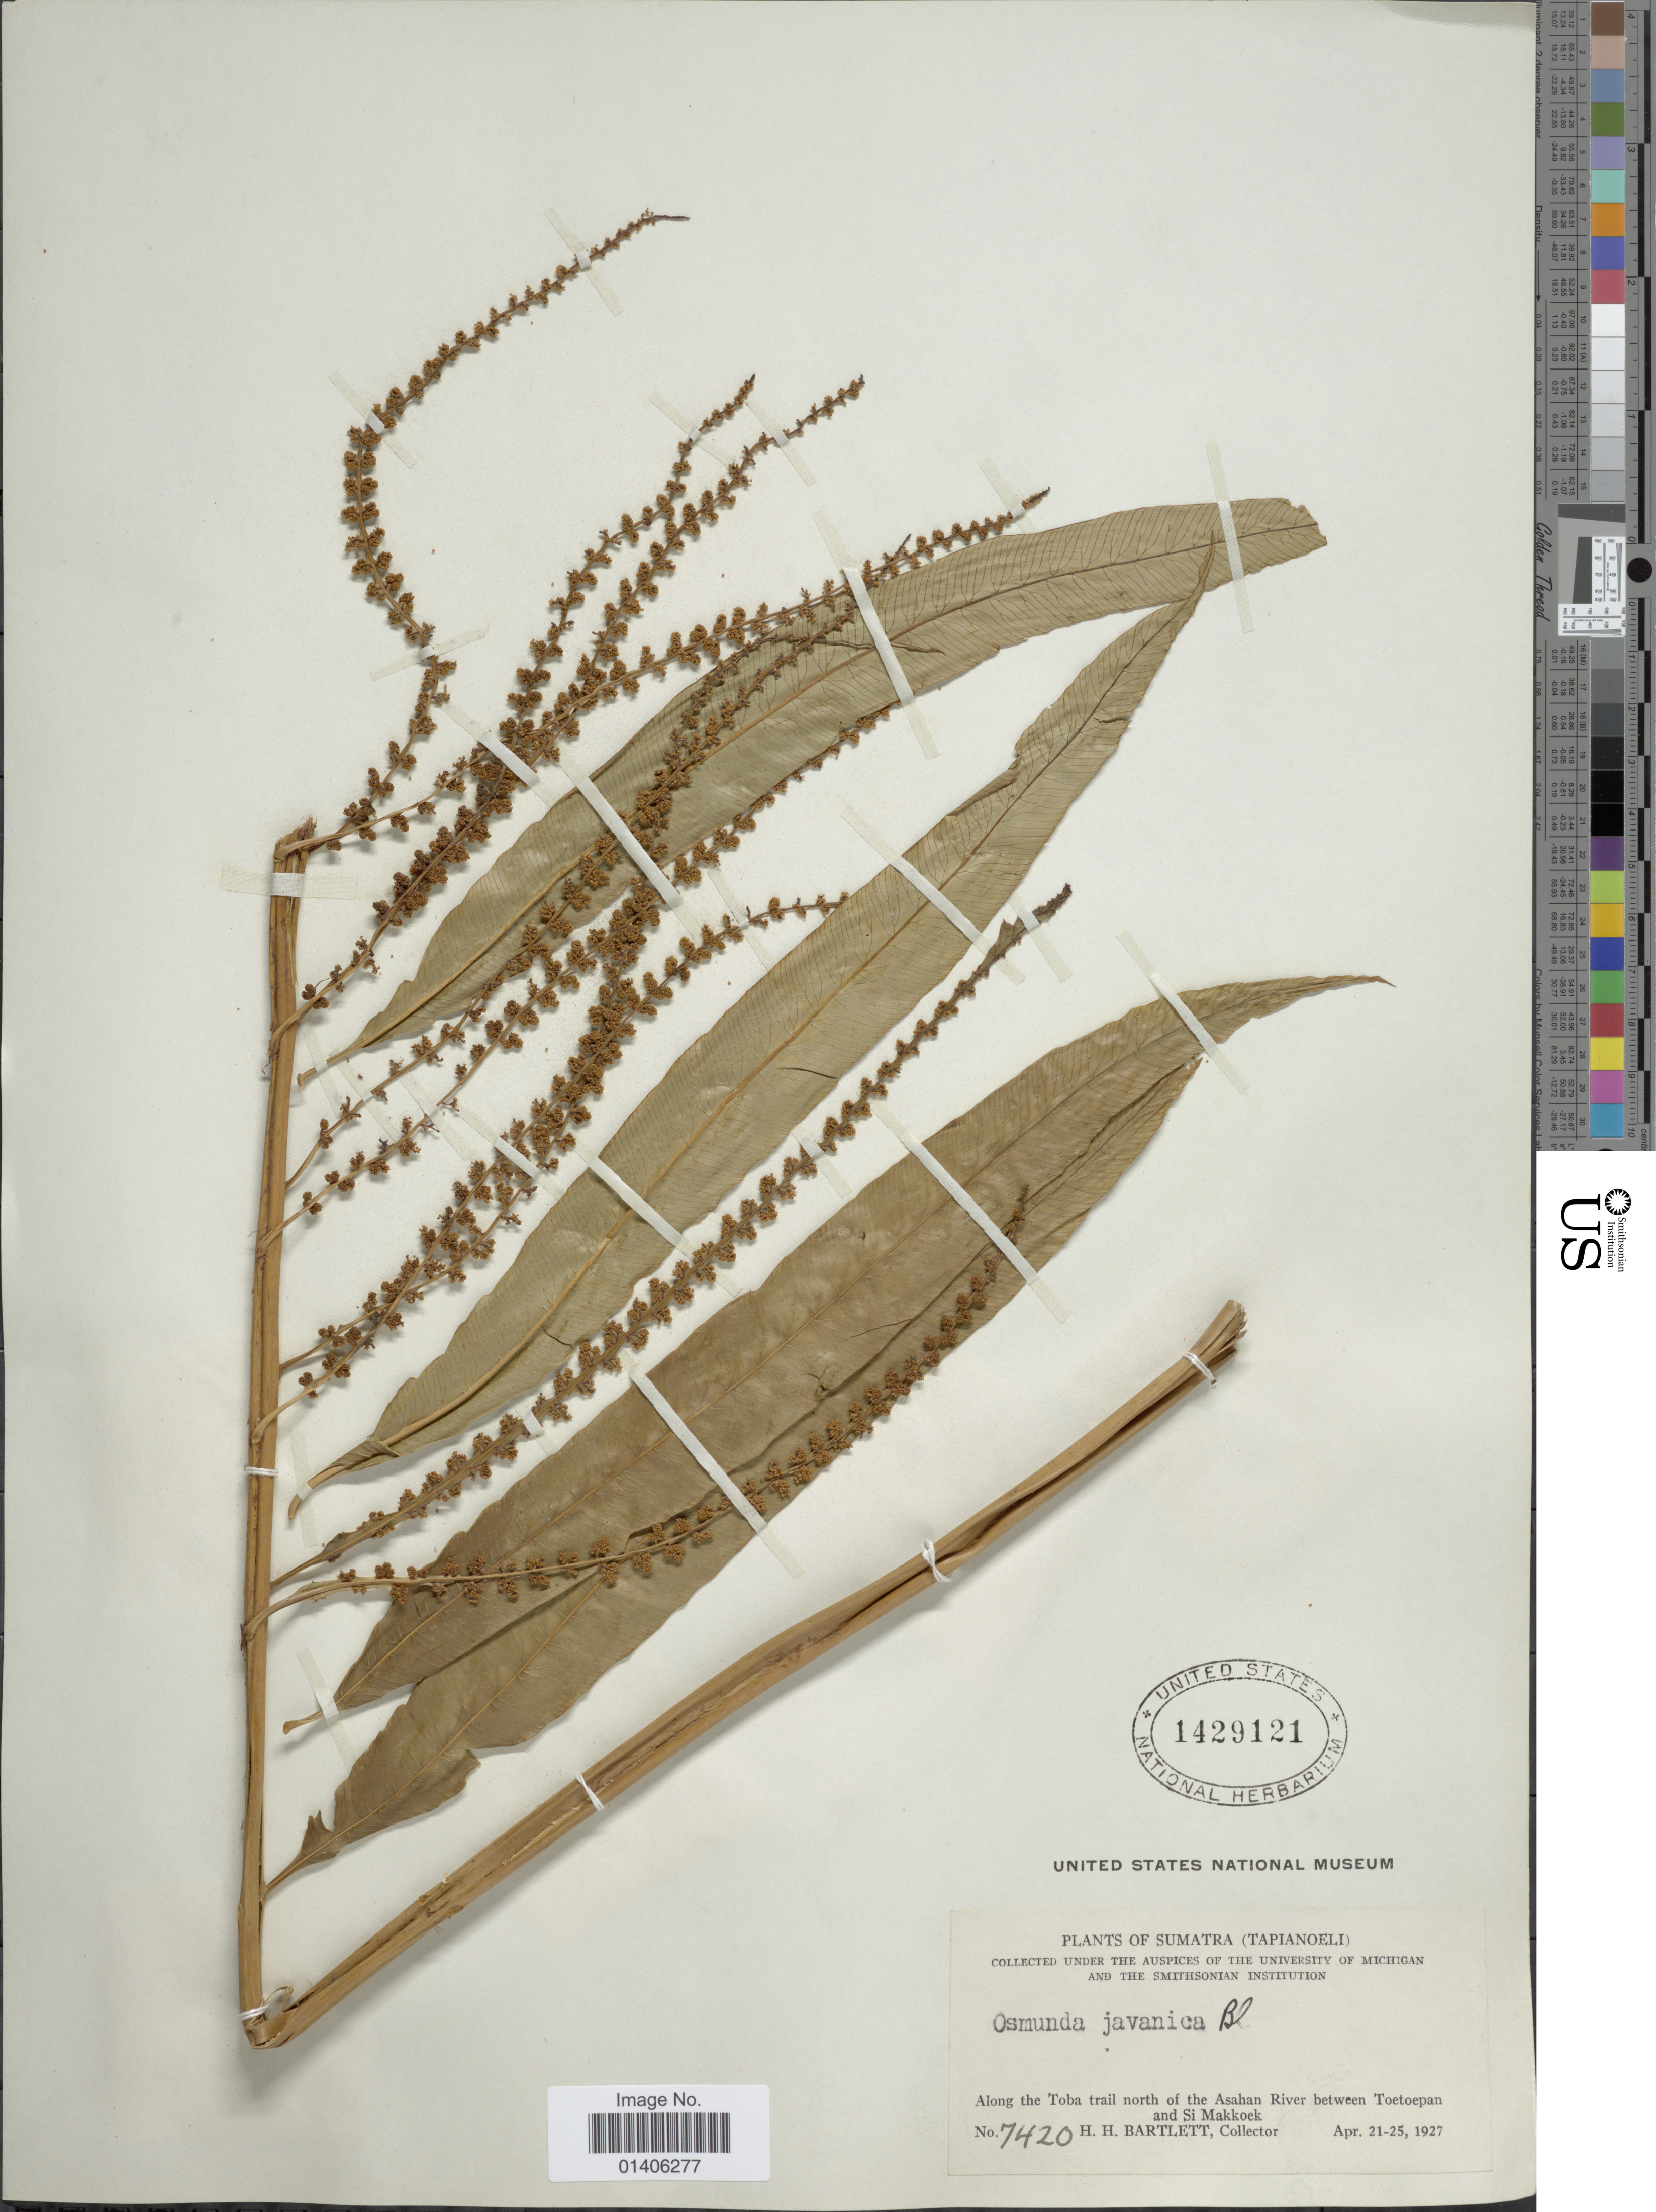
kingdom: Plantae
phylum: Tracheophyta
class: Polypodiopsida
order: Osmundales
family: Osmundaceae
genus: Osmunda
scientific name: Osmunda javanica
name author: Blume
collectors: H. H. Bartlett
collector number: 7420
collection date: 1927-04-21/1927-04-25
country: Indonesia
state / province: Sumatra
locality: (Tapianoeli), Along the Toba trail north of the Asahan River between Toetoepan and Si Makkoek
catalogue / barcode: US 1429121